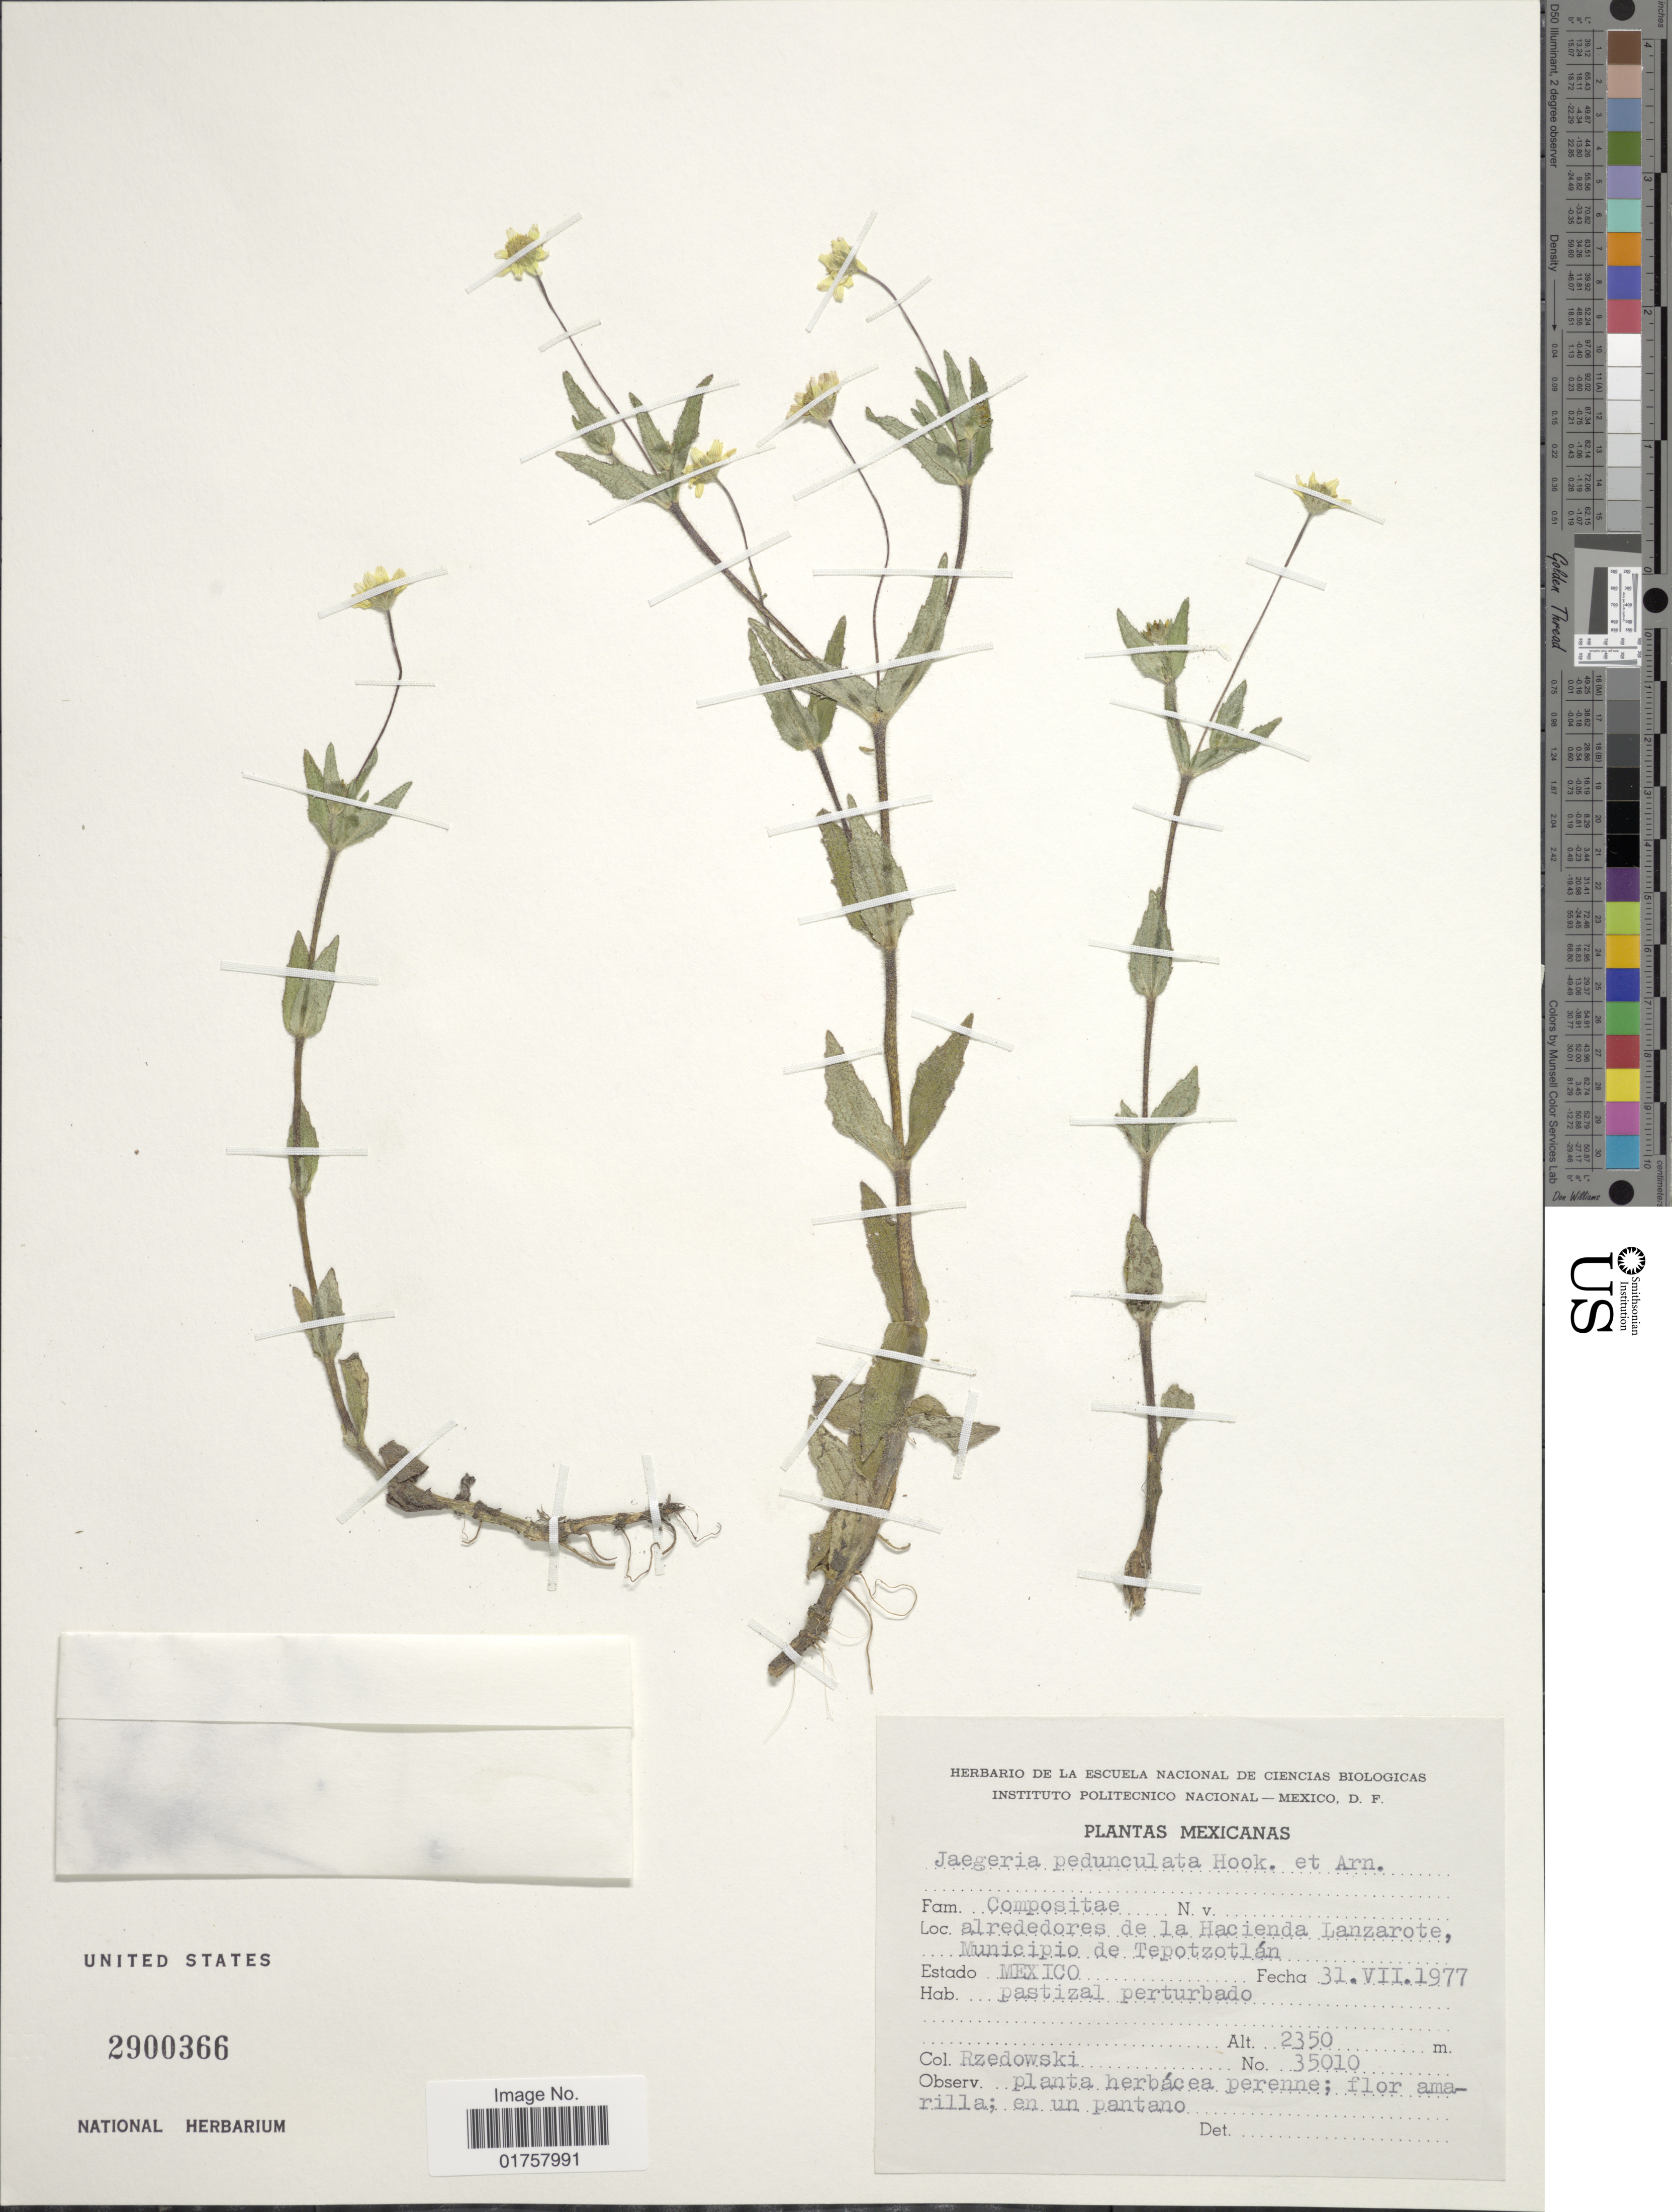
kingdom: Plantae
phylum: Tracheophyta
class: Magnoliopsida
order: Asterales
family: Asteraceae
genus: Jaegeria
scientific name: Jaegeria pendunculata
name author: Hook. & Arn.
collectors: Rzedowski, --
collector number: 35010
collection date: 1977-07-31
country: Mexico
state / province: México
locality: Alrededores de la Hacienda Lanzarote, Municipio de Tepotzotlán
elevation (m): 2350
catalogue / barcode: US 2900366